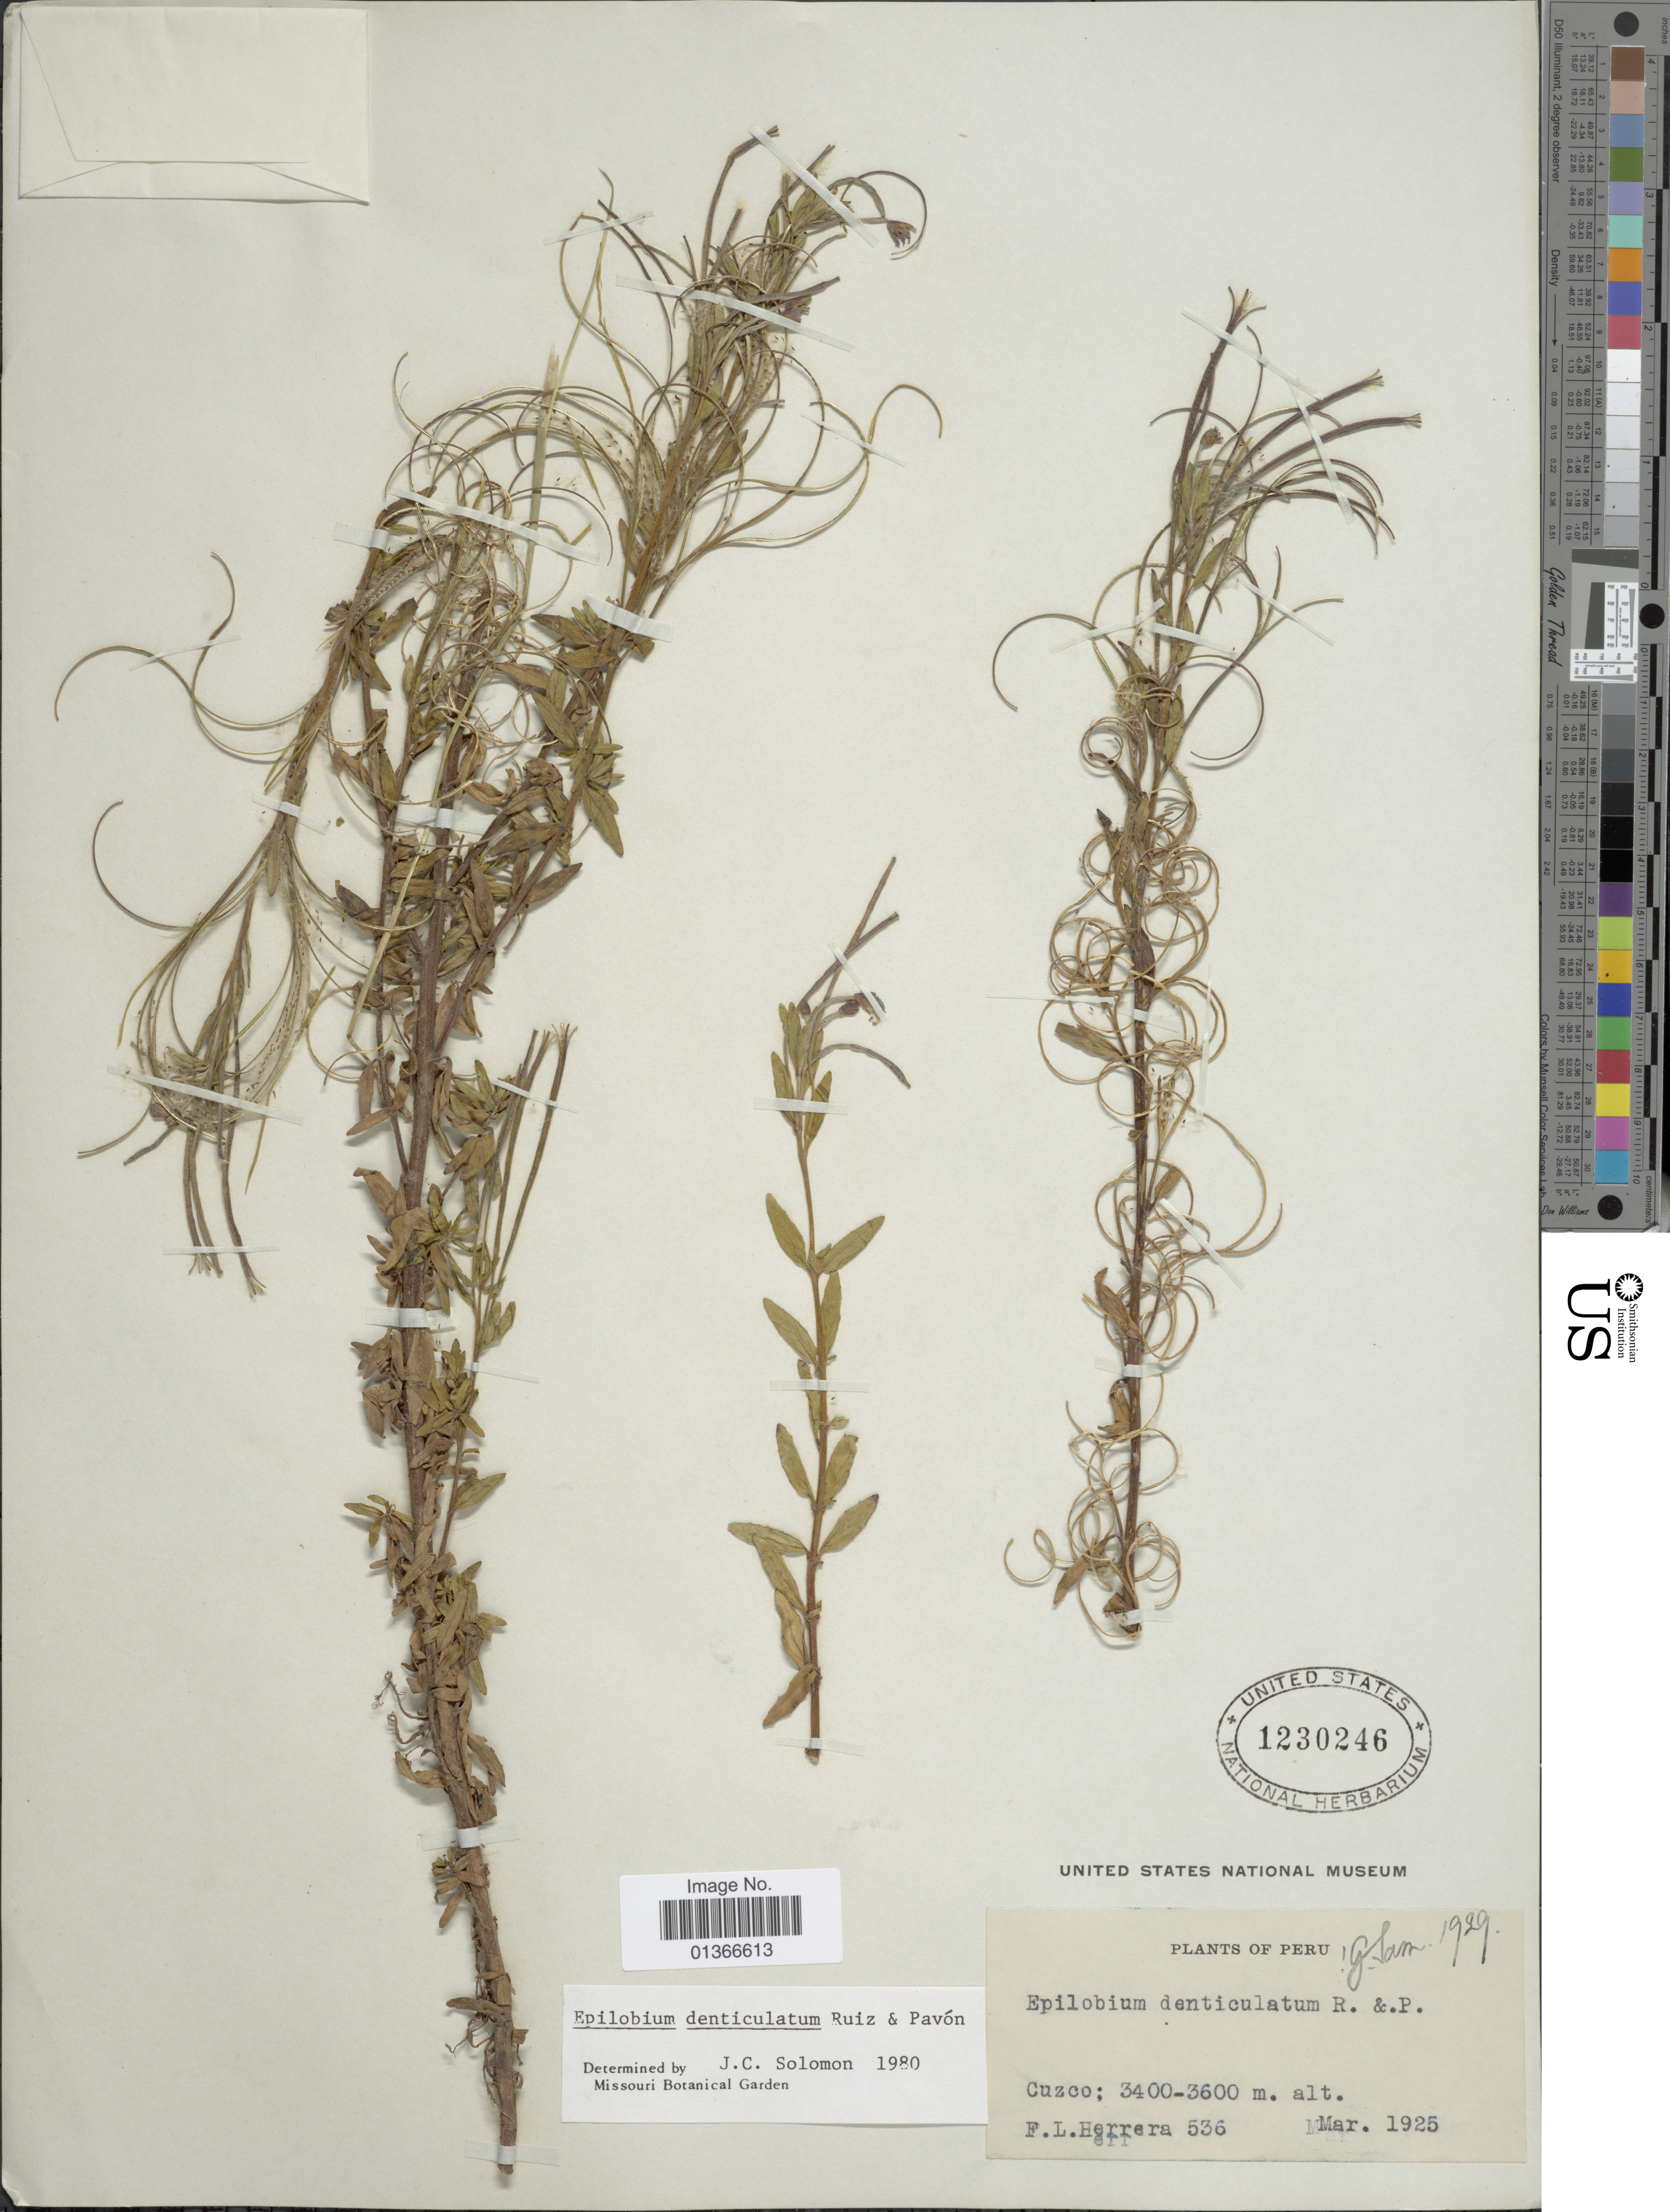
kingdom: Plantae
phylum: Tracheophyta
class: Magnoliopsida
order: Myrtales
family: Onagraceae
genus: Epilobium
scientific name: Epilobium denticulatum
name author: Ruiz & Pav.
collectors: F. L. Herrera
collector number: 536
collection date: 1925-03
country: Peru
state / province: Cusco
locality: Cuzco.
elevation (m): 3400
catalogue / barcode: US 1230246